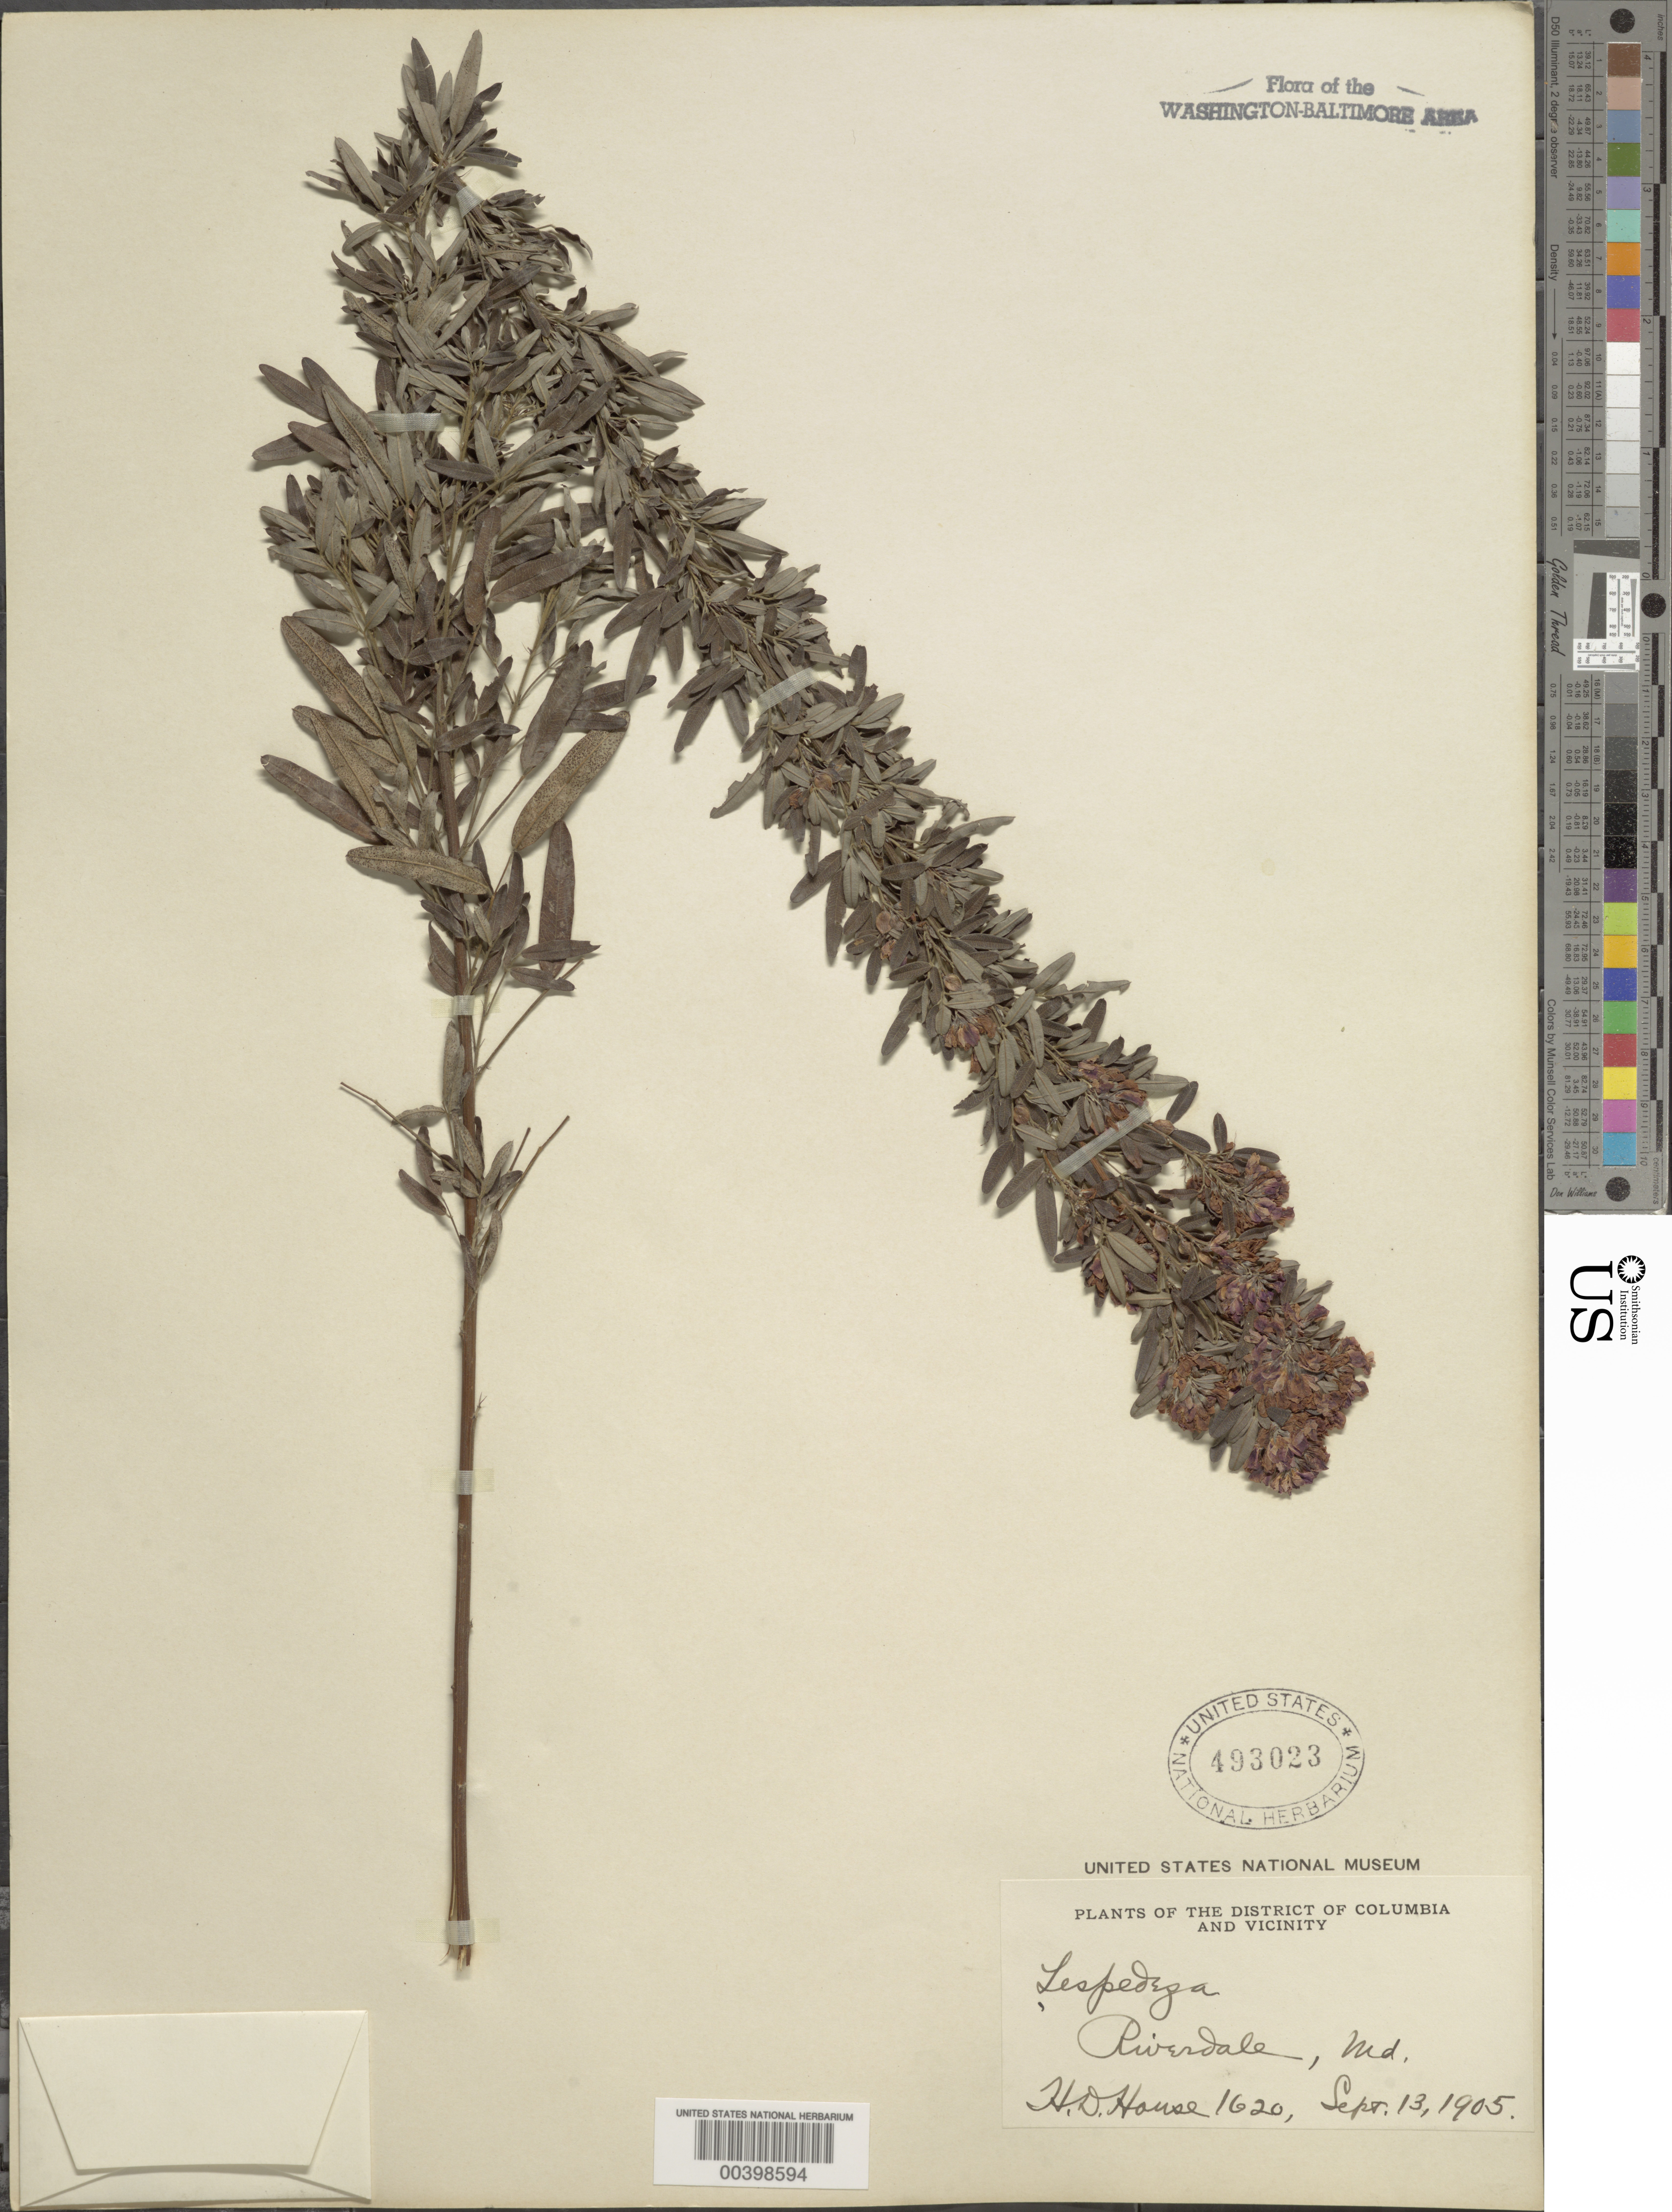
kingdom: Plantae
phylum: Tracheophyta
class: Magnoliopsida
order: Fabales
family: Fabaceae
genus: Lespedeza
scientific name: Lespedeza virginica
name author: (L.) Britton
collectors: H. D. House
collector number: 1620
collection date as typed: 13 Sep 1905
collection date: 1905-09-13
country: United States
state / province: Maryland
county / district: Prince George's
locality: Riverdale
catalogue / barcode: US 493023